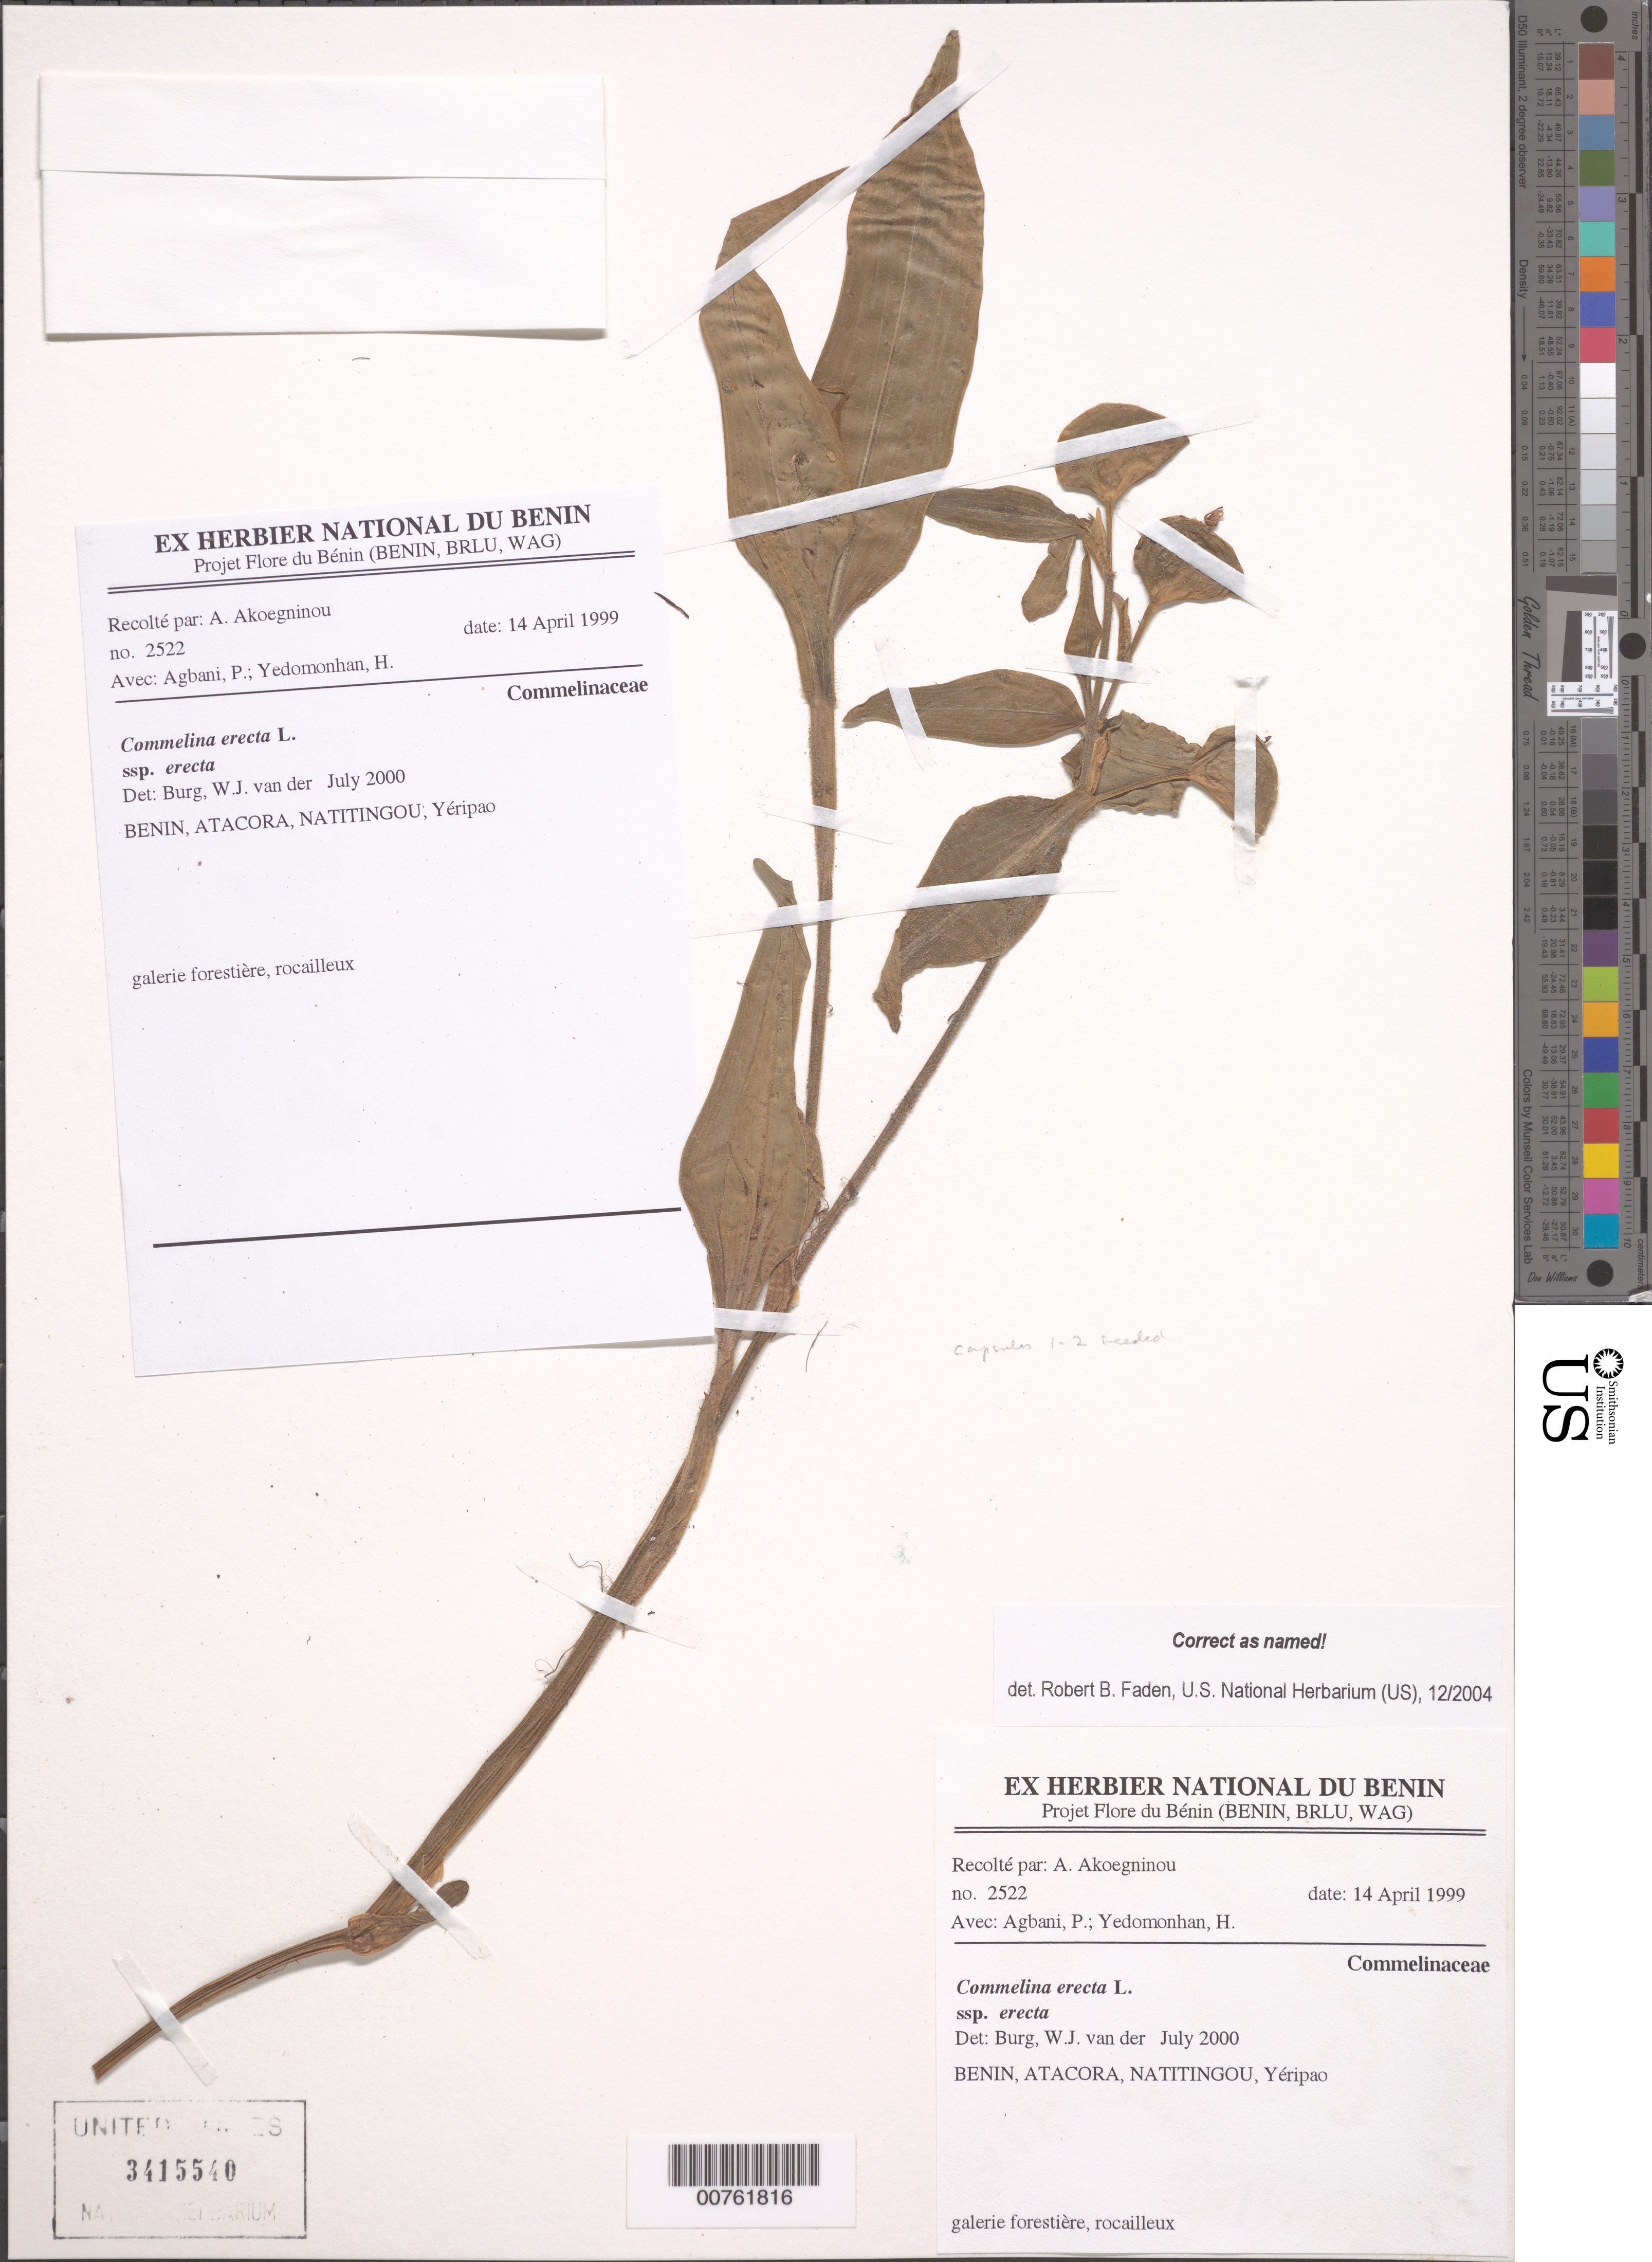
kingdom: Plantae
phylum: Tracheophyta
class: Liliopsida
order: Commelinales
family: Commelinaceae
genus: Commelina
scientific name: Commelina erecta subsp. erecta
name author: L.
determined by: Faden, Robert B., (US), Smithsonian Institution - National Museum of Natural History (UNITED STATES)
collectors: A. Akoegninou, P. Agbani & H. Yedomonhan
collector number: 2522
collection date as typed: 14 Apr 1999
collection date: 1999-04-14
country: Benin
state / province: Atakora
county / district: Natitingou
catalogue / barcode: US 3415540